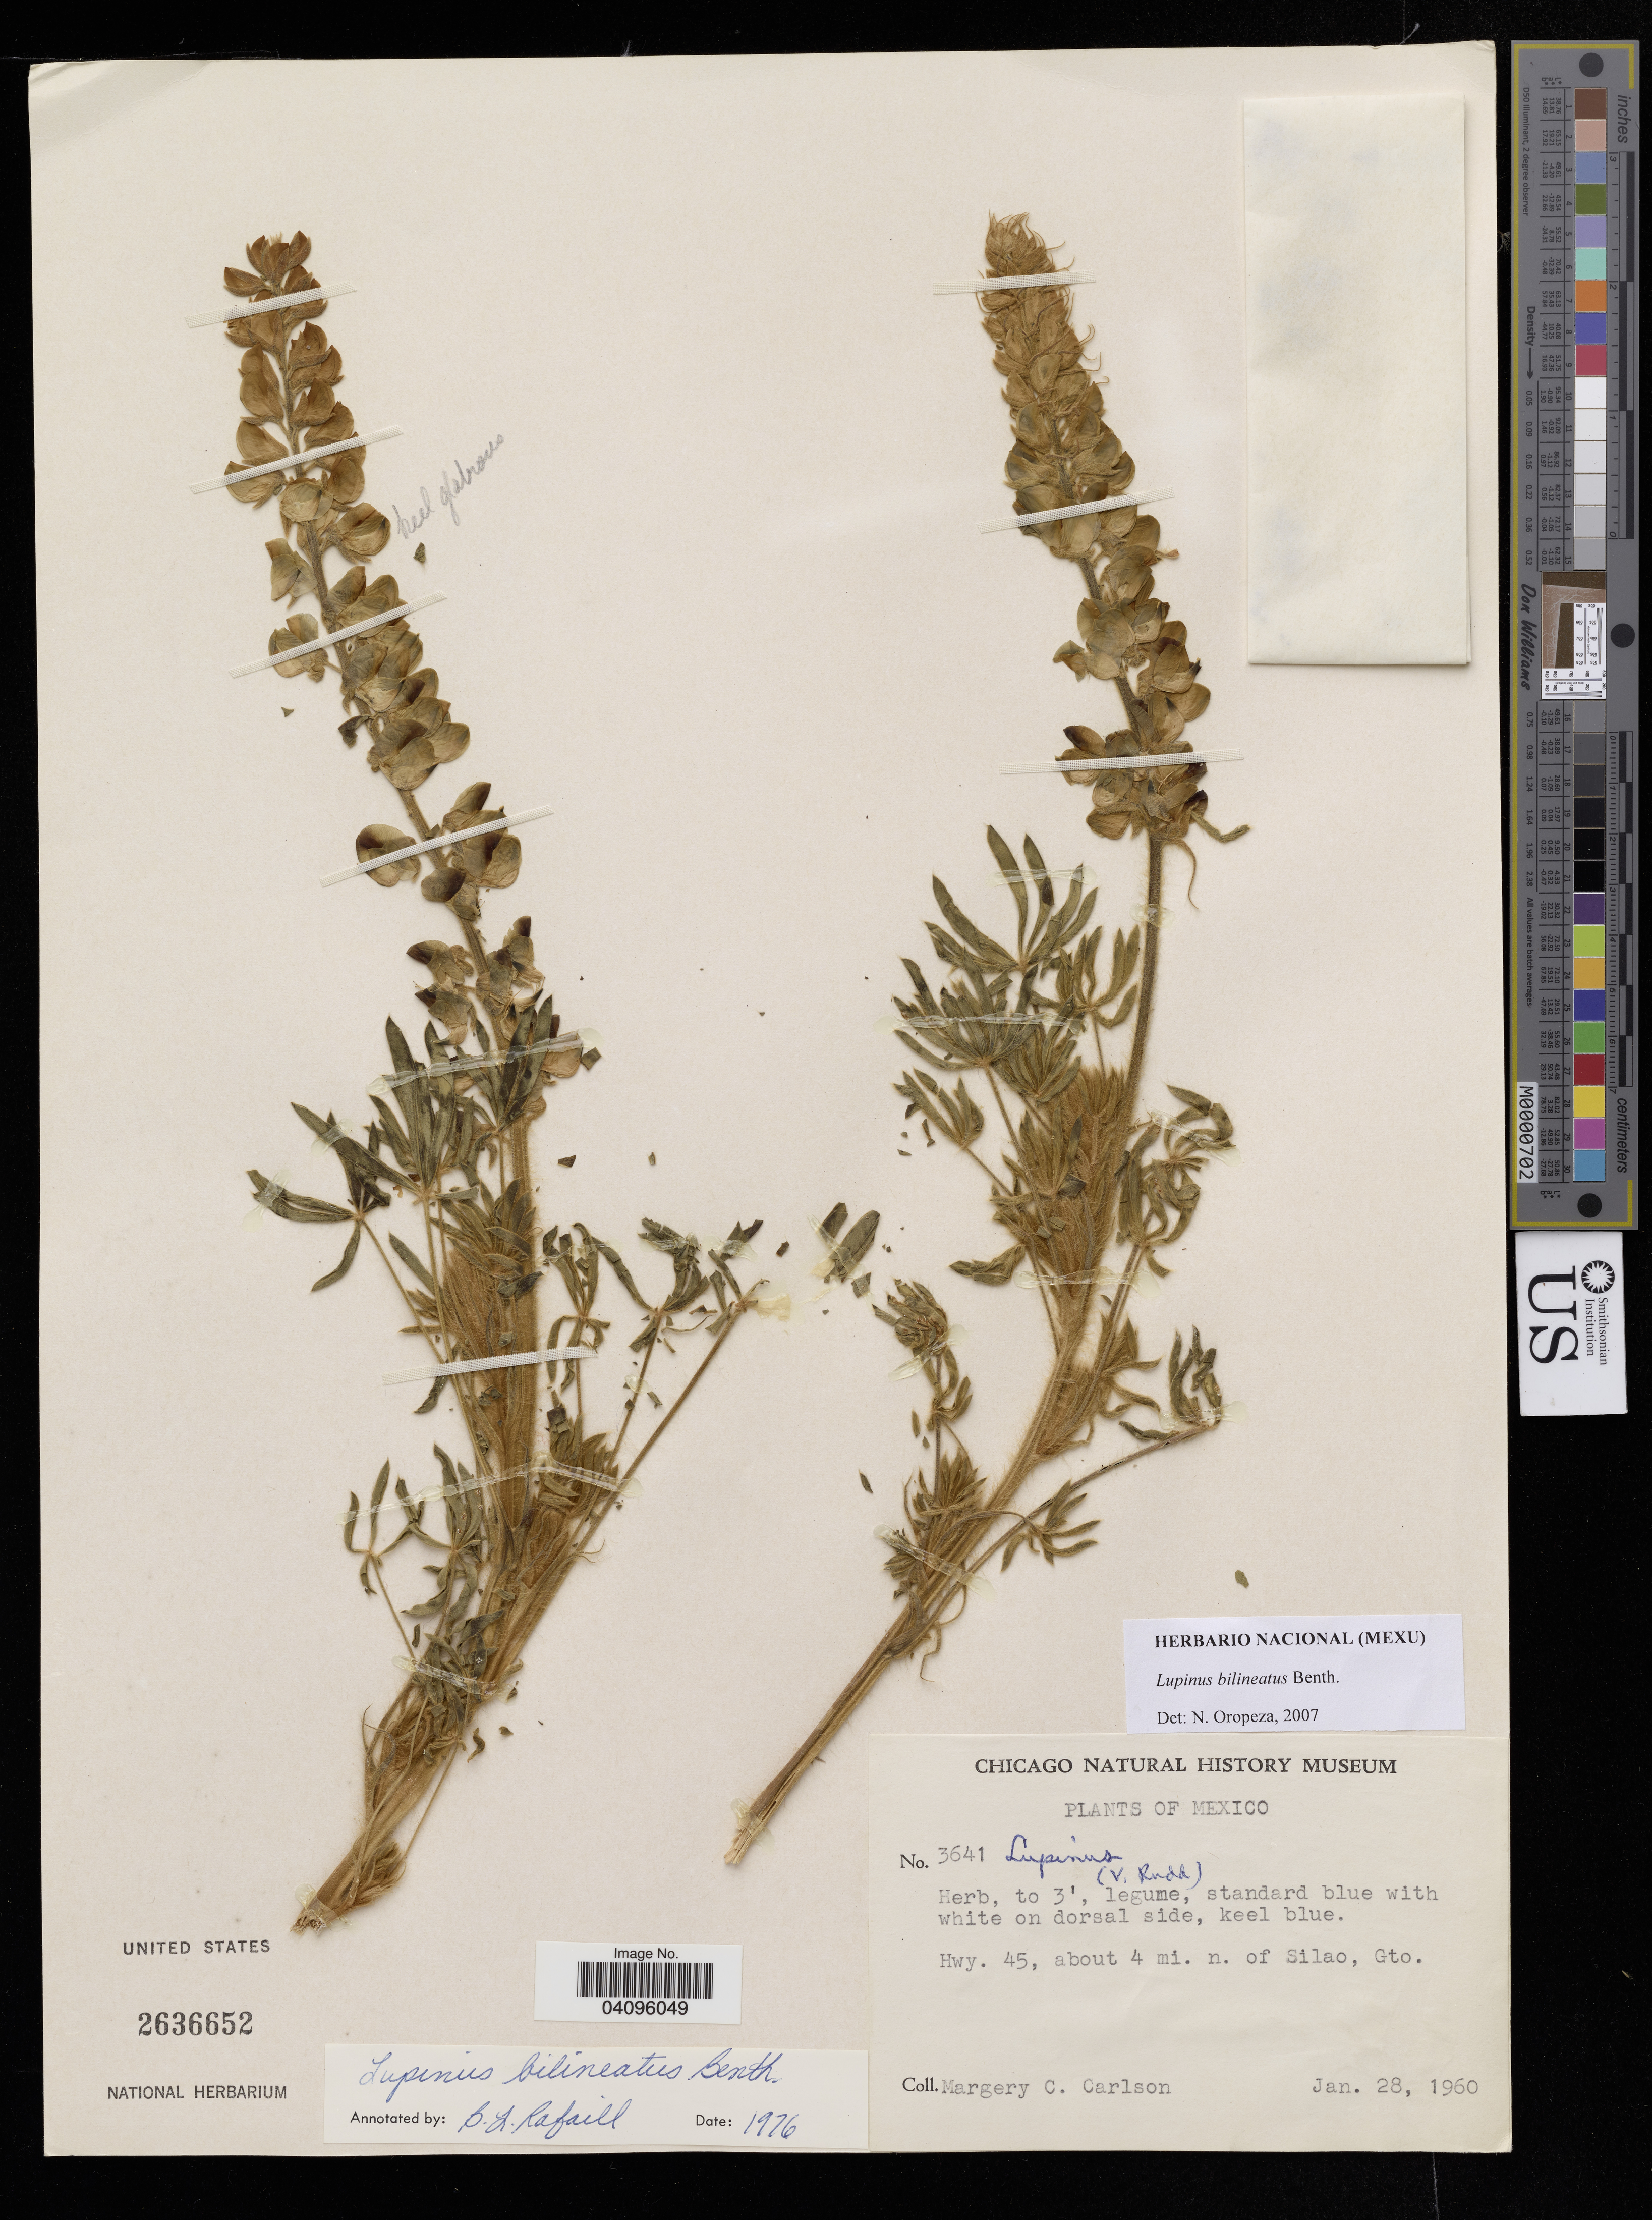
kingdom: Plantae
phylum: Tracheophyta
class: Magnoliopsida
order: Fabales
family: Fabaceae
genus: Lupinus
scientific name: Lupinus bilineatus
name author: Benth.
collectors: M. C. Carlson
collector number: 3641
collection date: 1960-01-28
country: Mexico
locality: Mexico. Hwy. 45 about 4 mi. n. of Silao, Gto.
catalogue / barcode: US 2636652